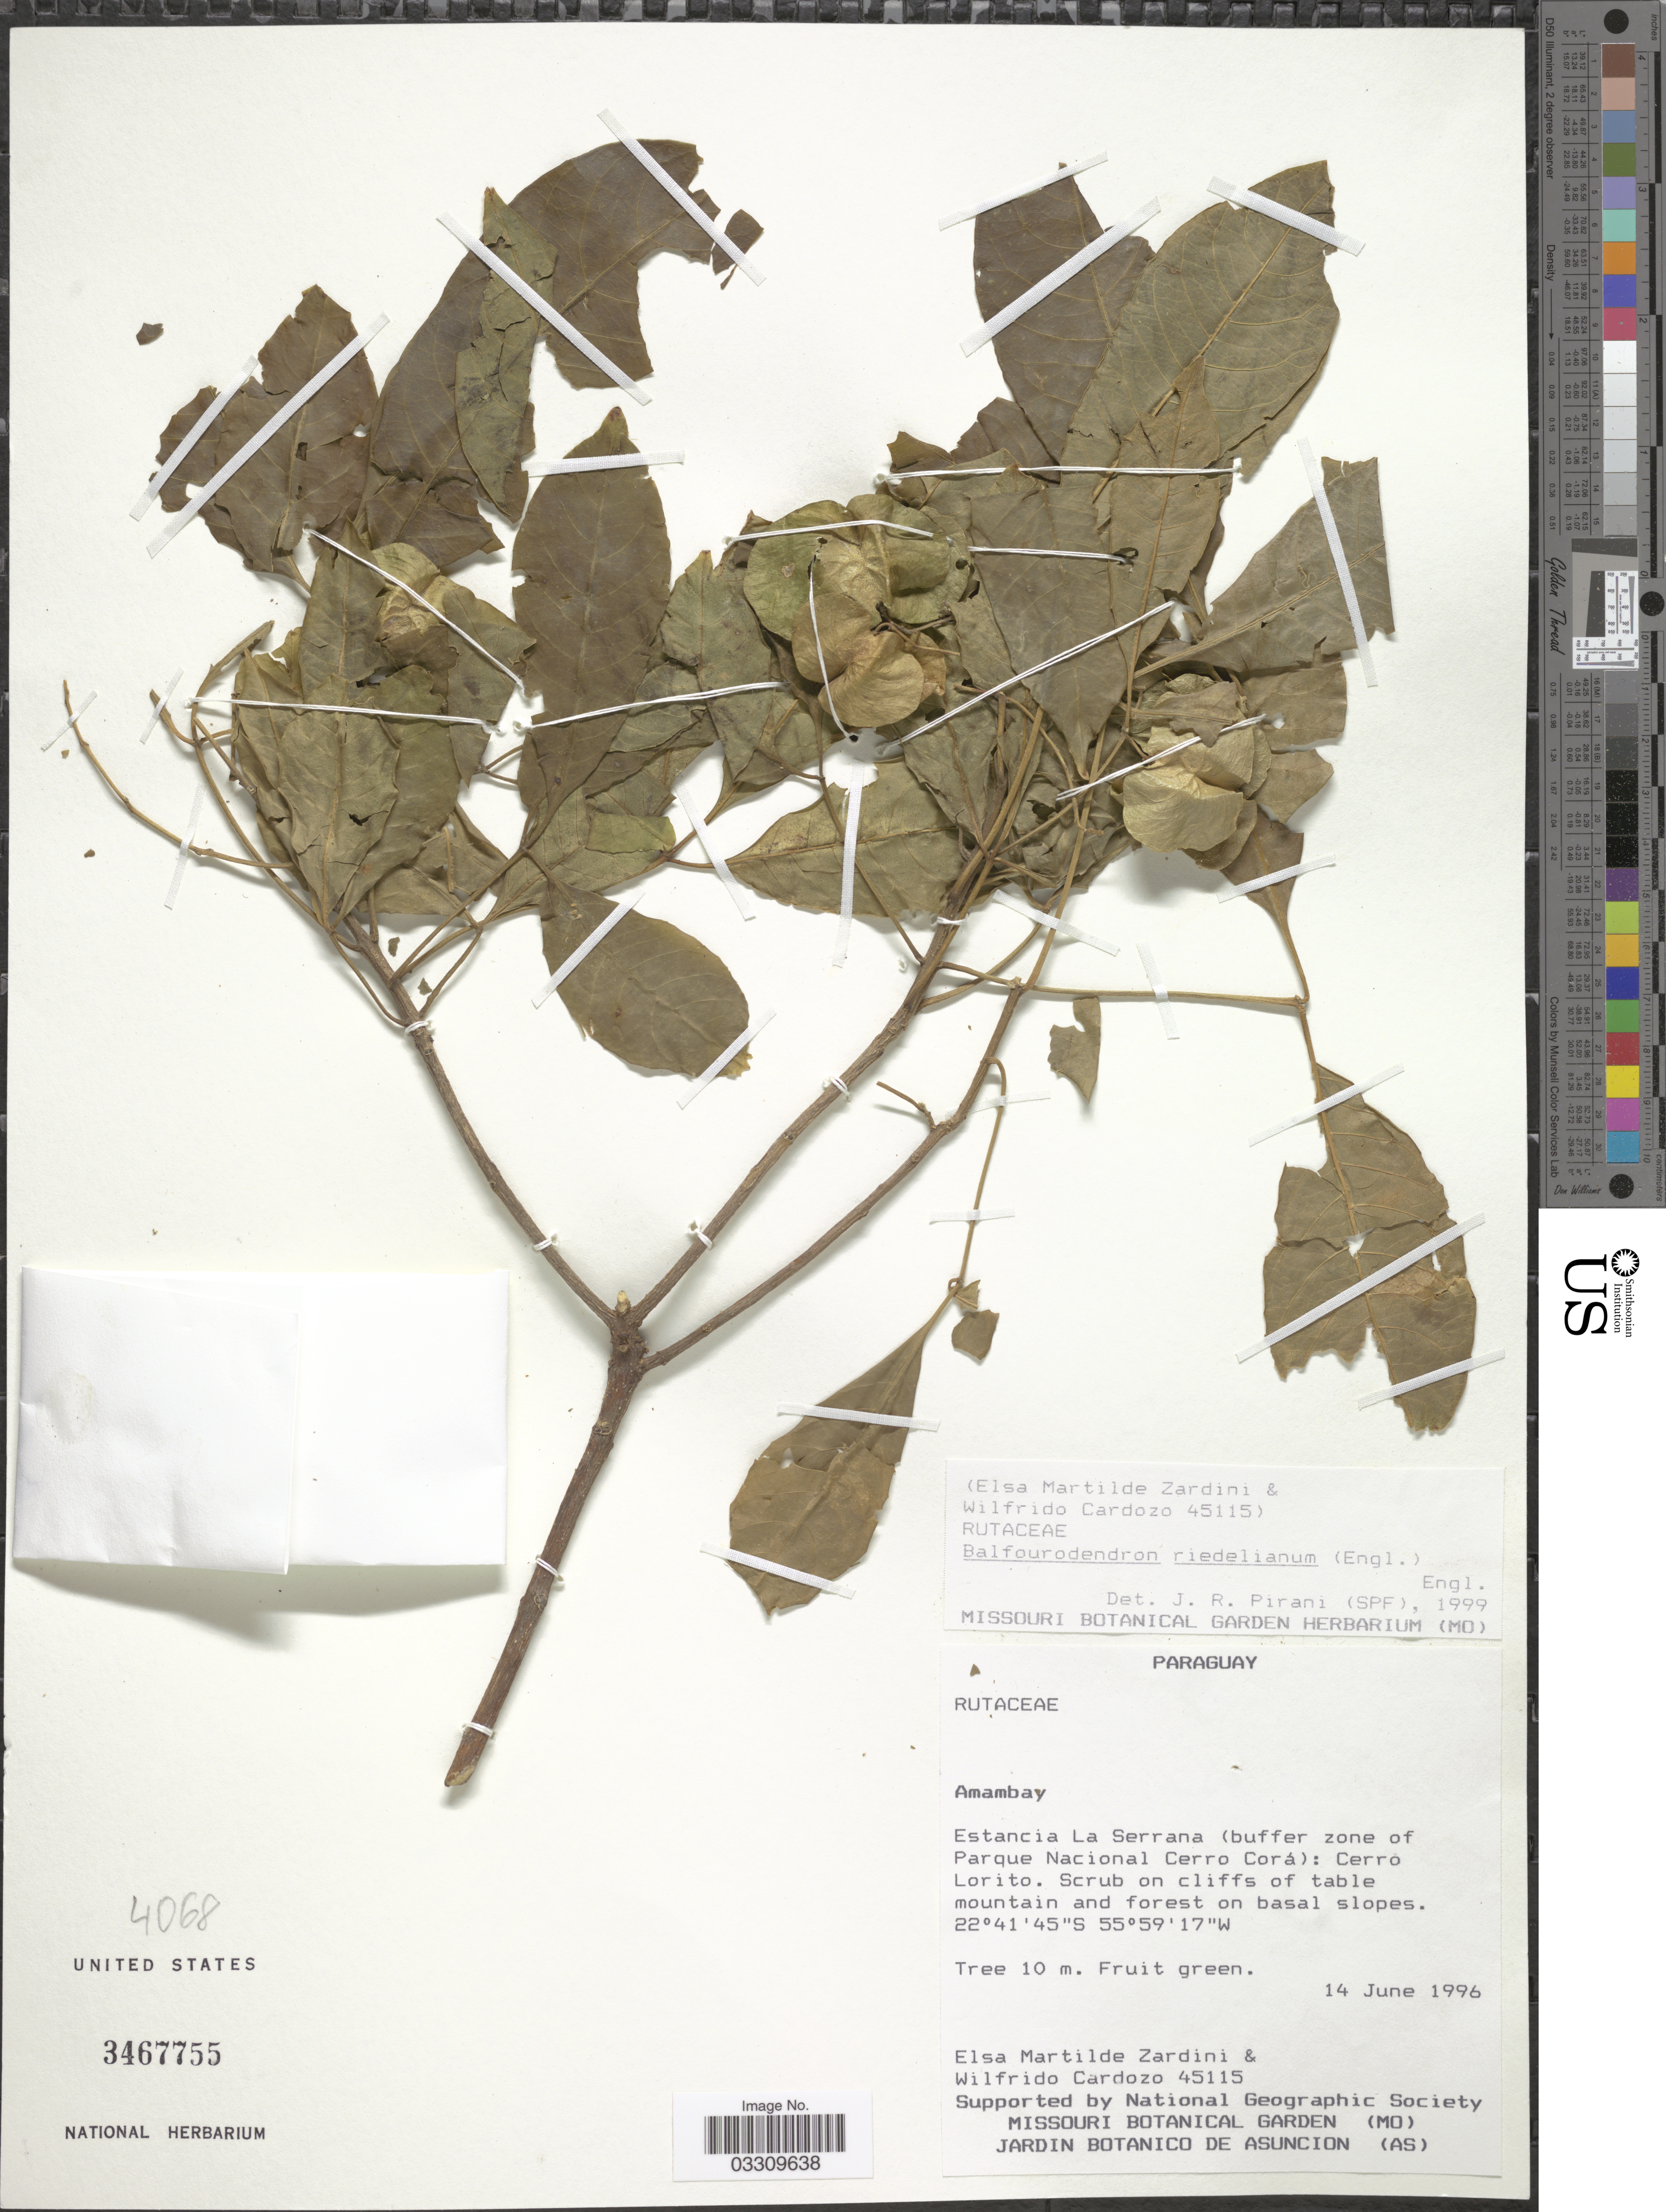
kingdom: Plantae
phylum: Tracheophyta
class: Magnoliopsida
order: Sapindales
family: Rutaceae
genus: Balfourodendron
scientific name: Balfourodendron riedelianum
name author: (Engl.) Engl.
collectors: E. M. Zardini & W. Cardozo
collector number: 45115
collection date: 1996-06-14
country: Paraguay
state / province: Amambay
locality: Estancia La Serrana (buffer zone of Parque Nacional Cerro Corá): Cerro Lorito.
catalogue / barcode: US 3467755